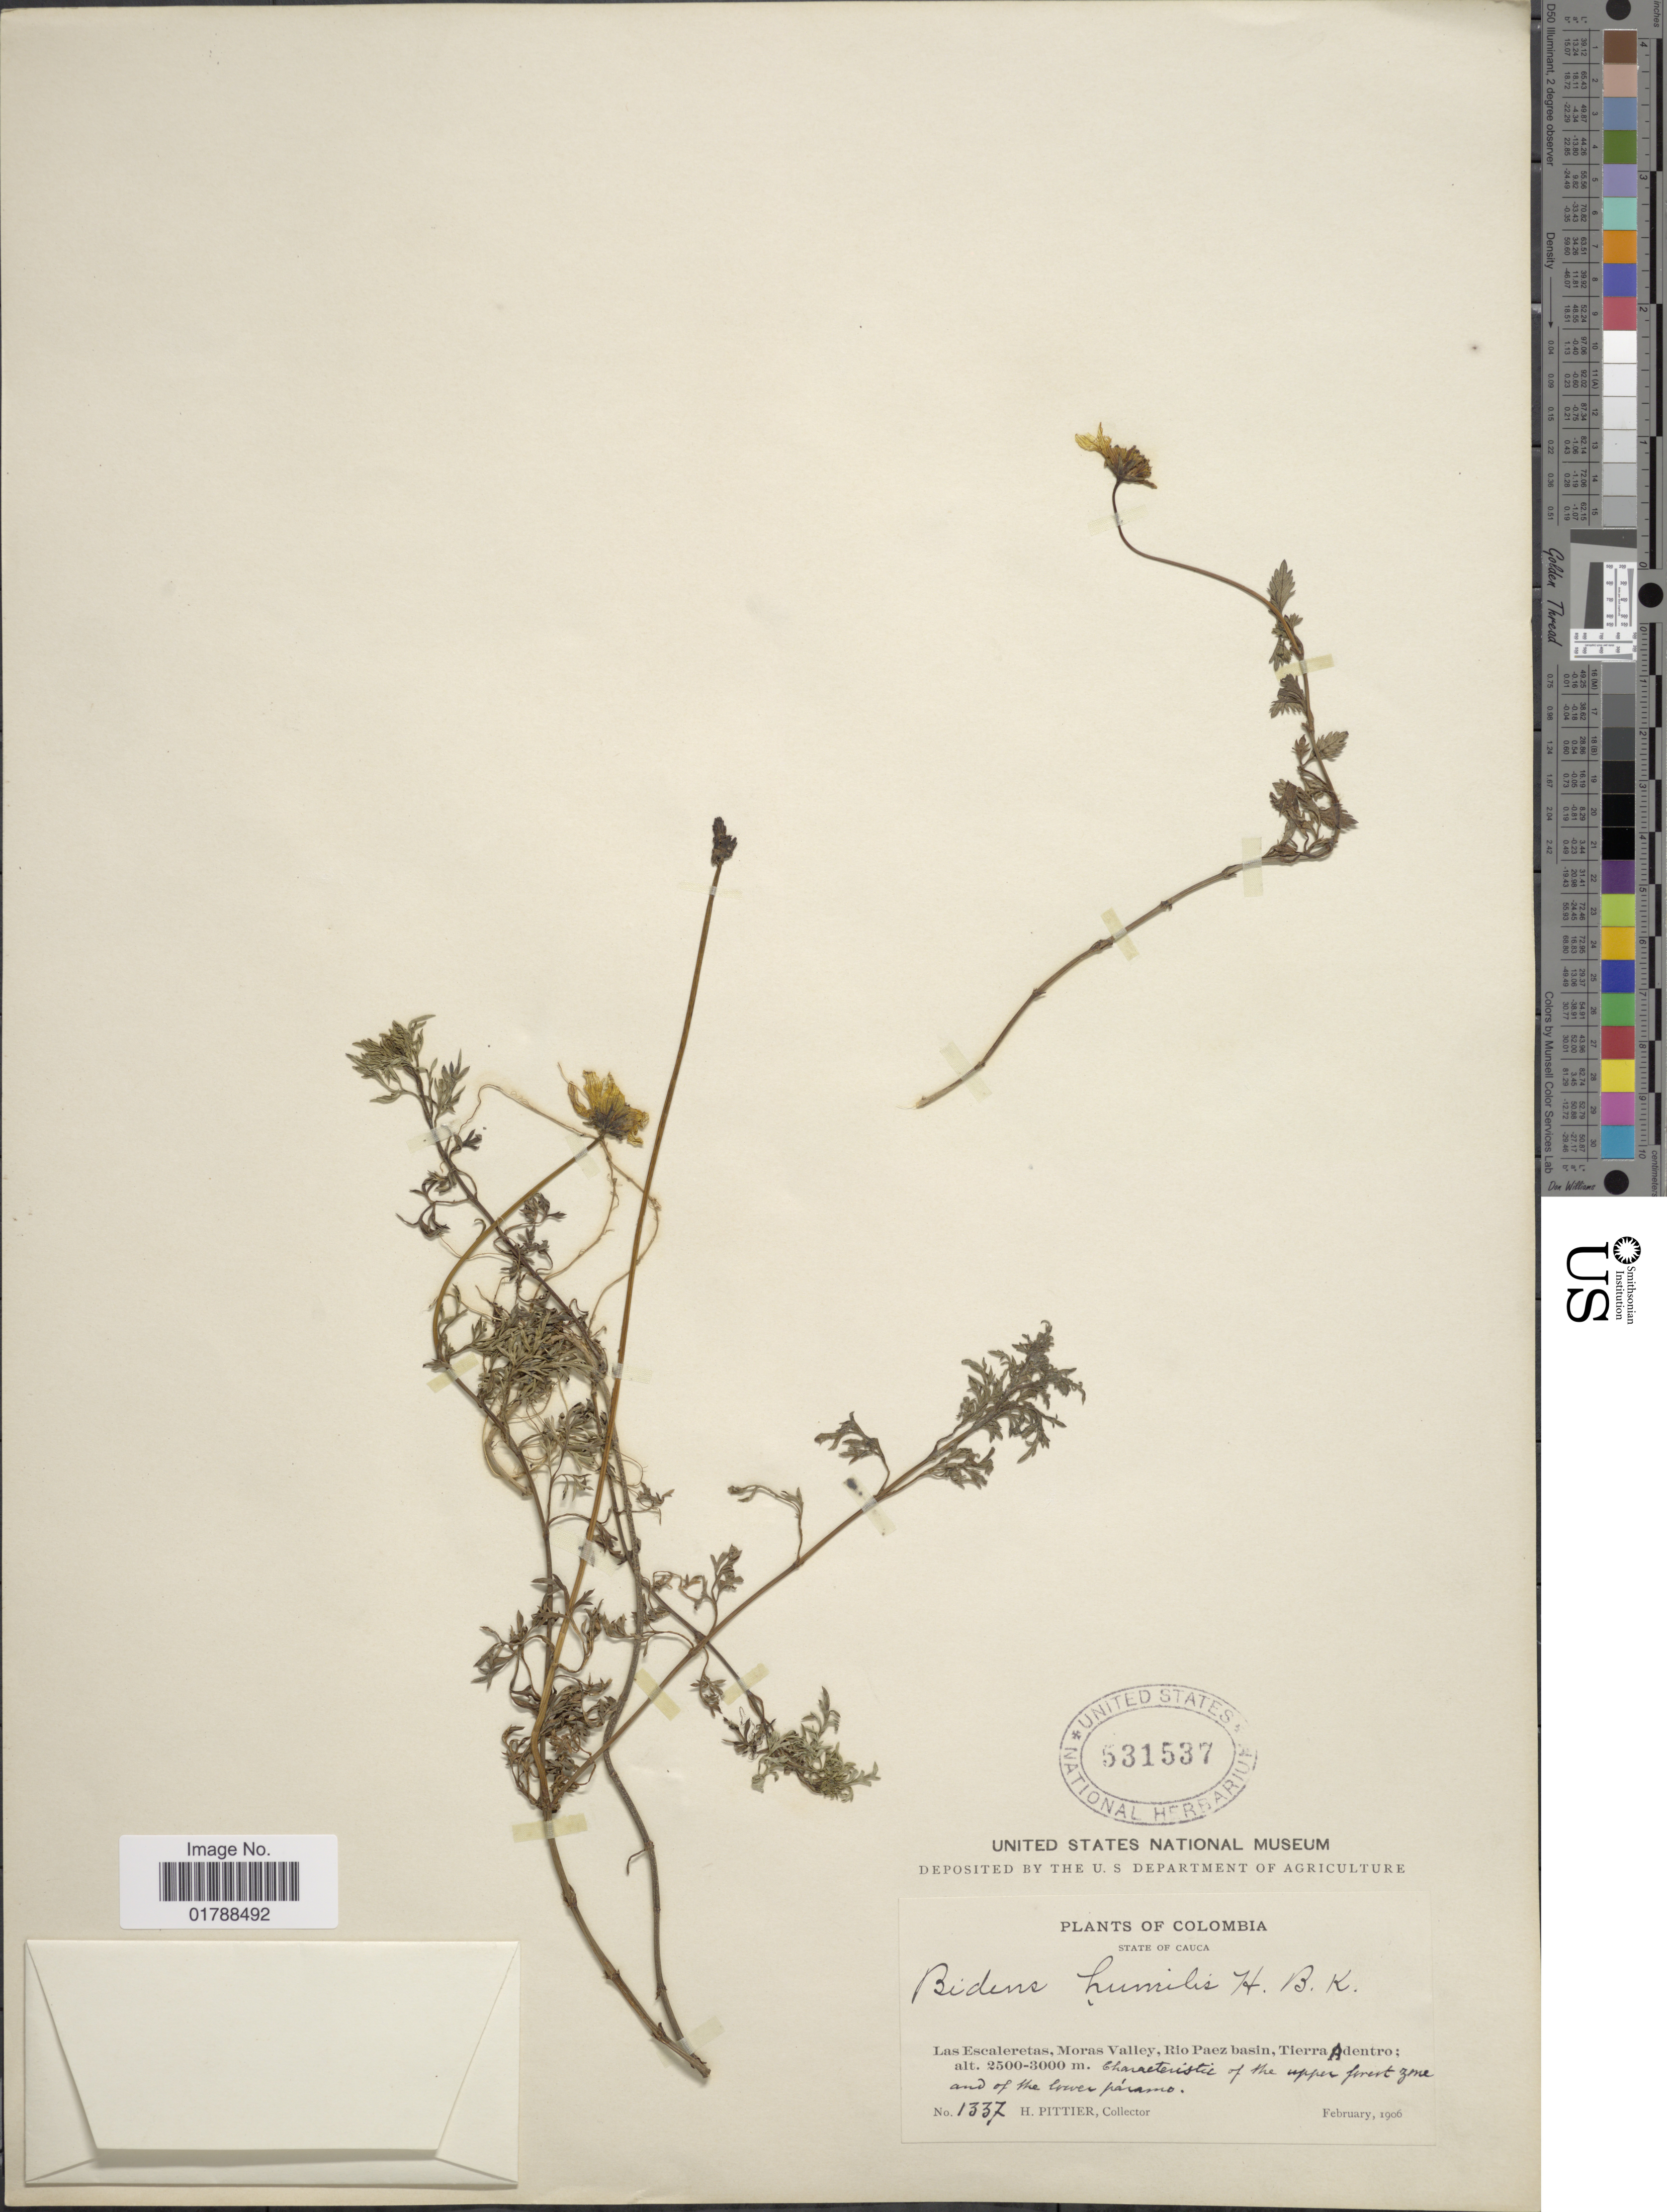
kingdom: Plantae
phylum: Tracheophyta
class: Magnoliopsida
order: Asterales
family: Asteraceae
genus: Bidens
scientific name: Bidens humilis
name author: Kunth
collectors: H. F. Pittier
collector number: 1337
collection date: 1906-02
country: Colombia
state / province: Cauca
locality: Las Escaleretas, Moras Valley, Rio Paez basin, Tierra Adentro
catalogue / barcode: US 531537